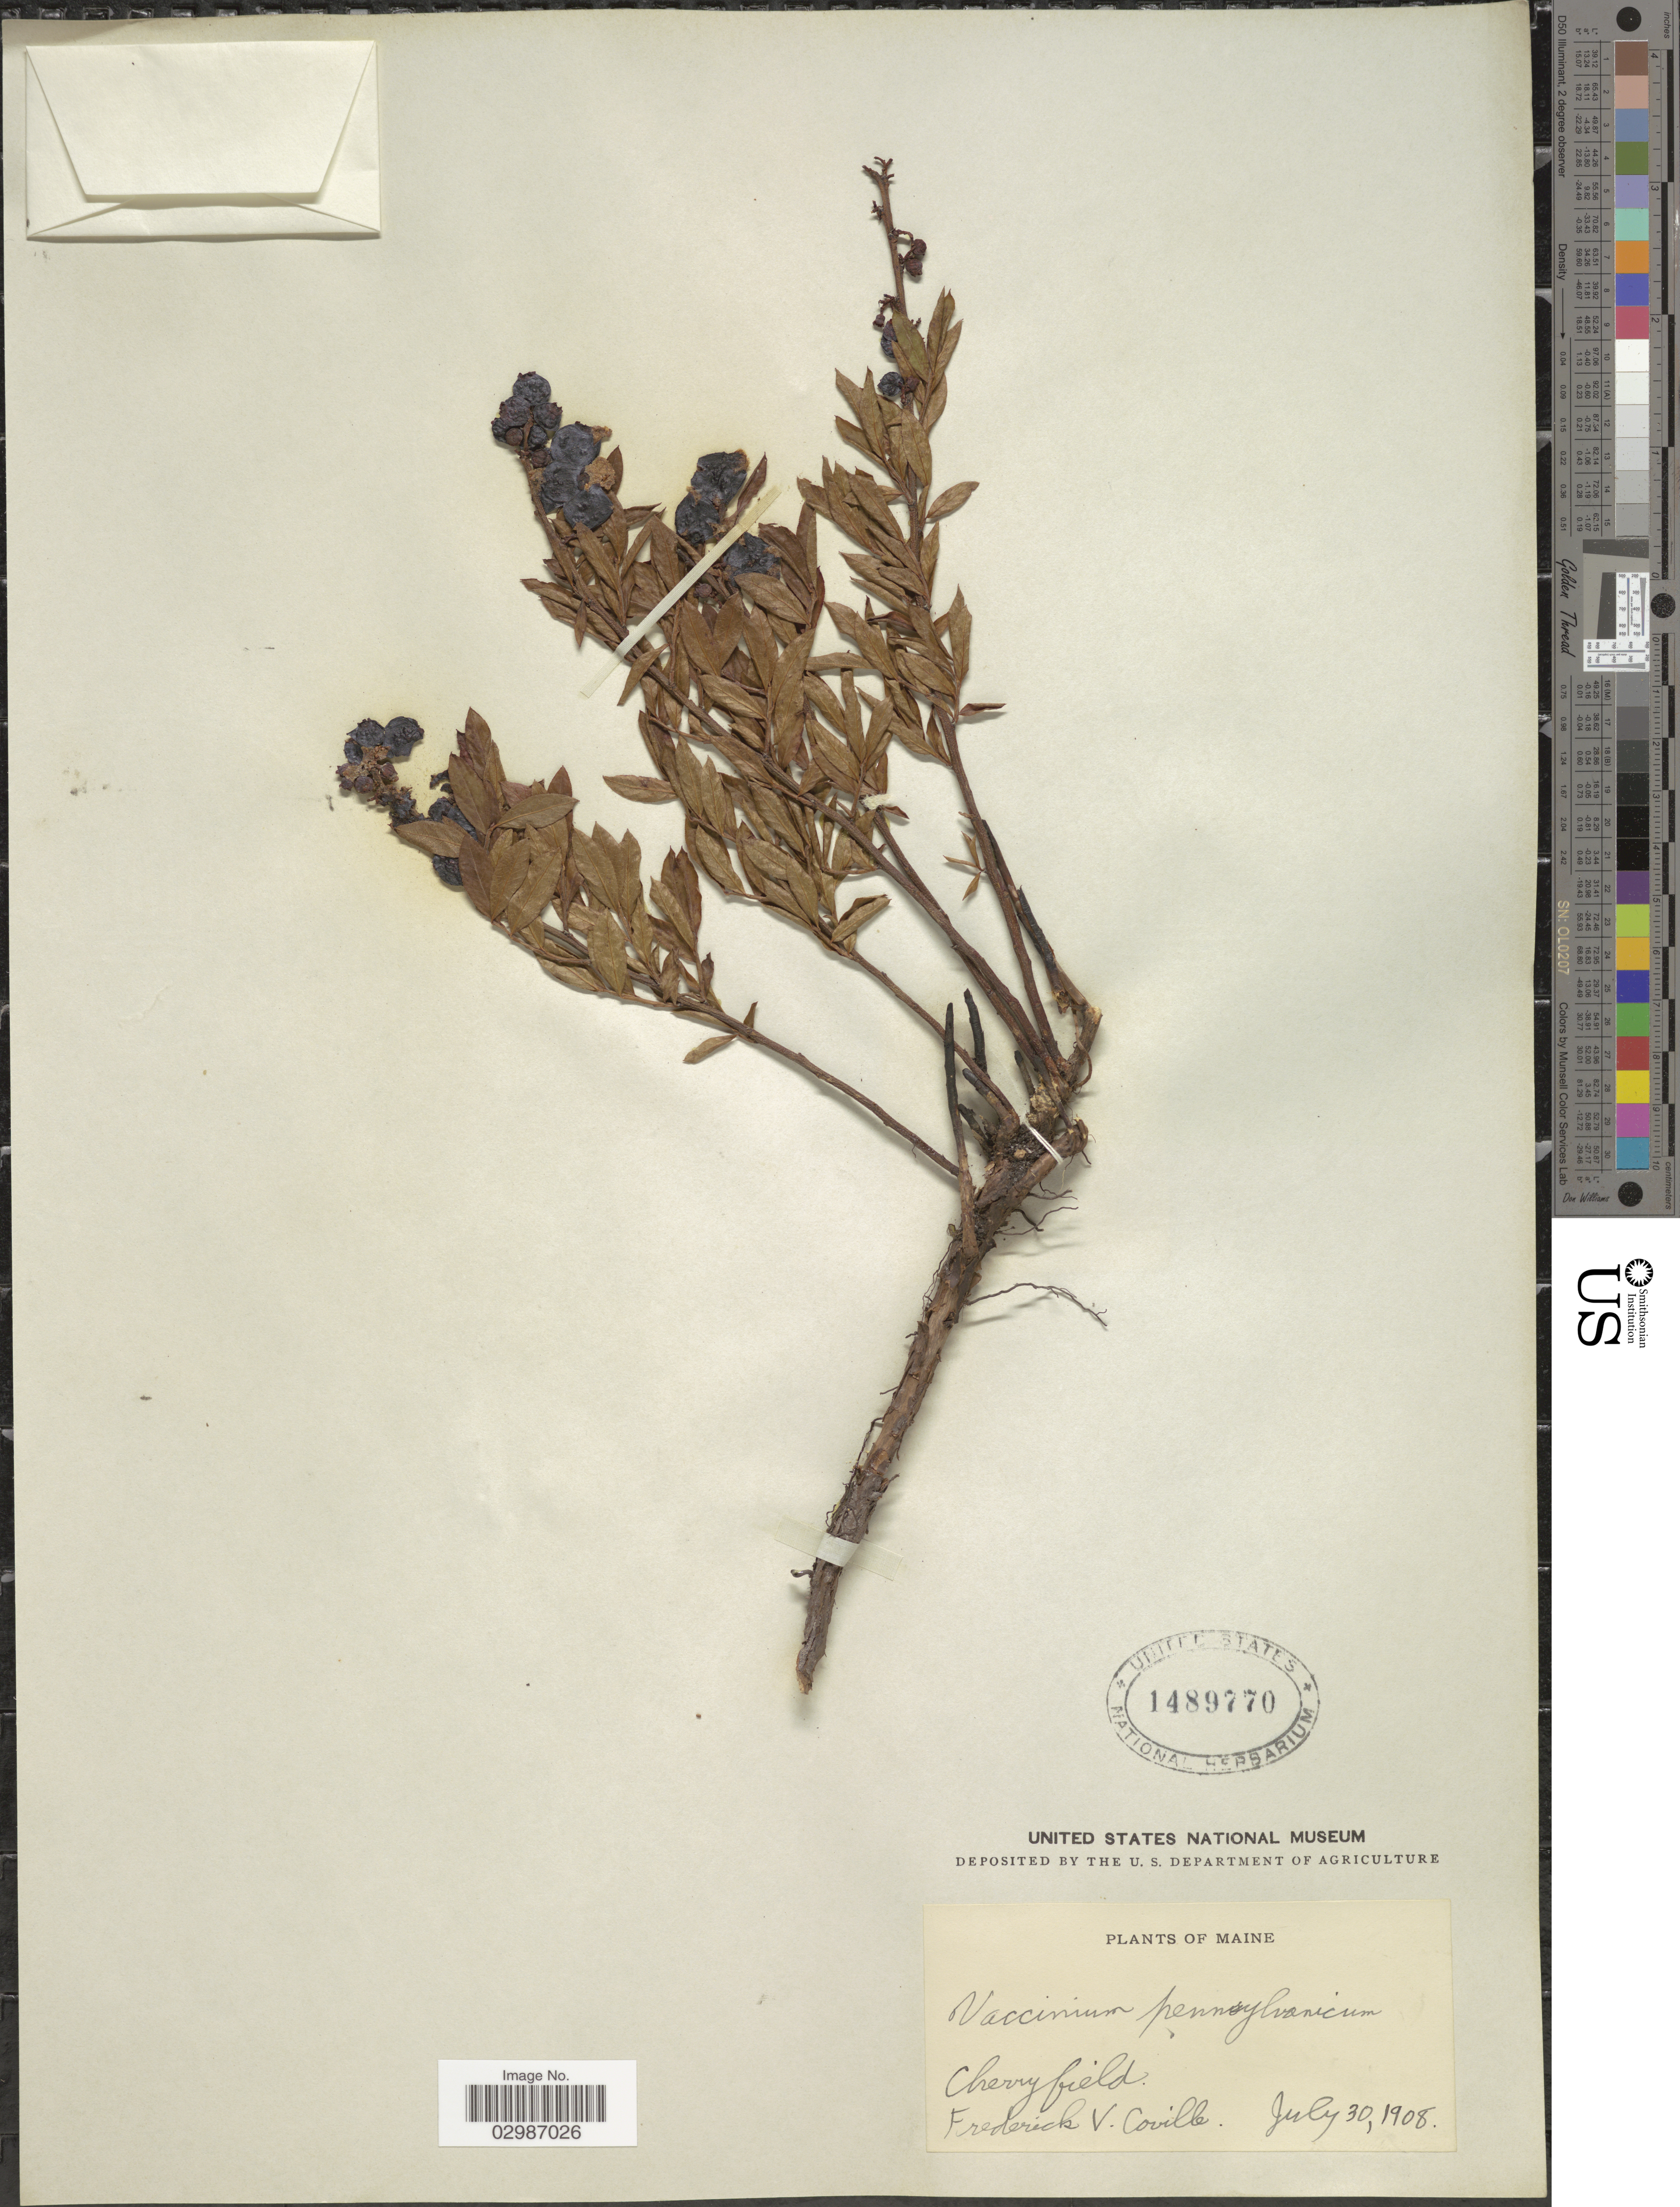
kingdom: Plantae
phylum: Tracheophyta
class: Magnoliopsida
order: Ericales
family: Ericaceae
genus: Vaccinium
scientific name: Vaccinium angustifolium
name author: Aiton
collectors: F. V. Coville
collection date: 1908-07-30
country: United States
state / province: Maine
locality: Cherryfield.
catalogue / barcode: US 1489770